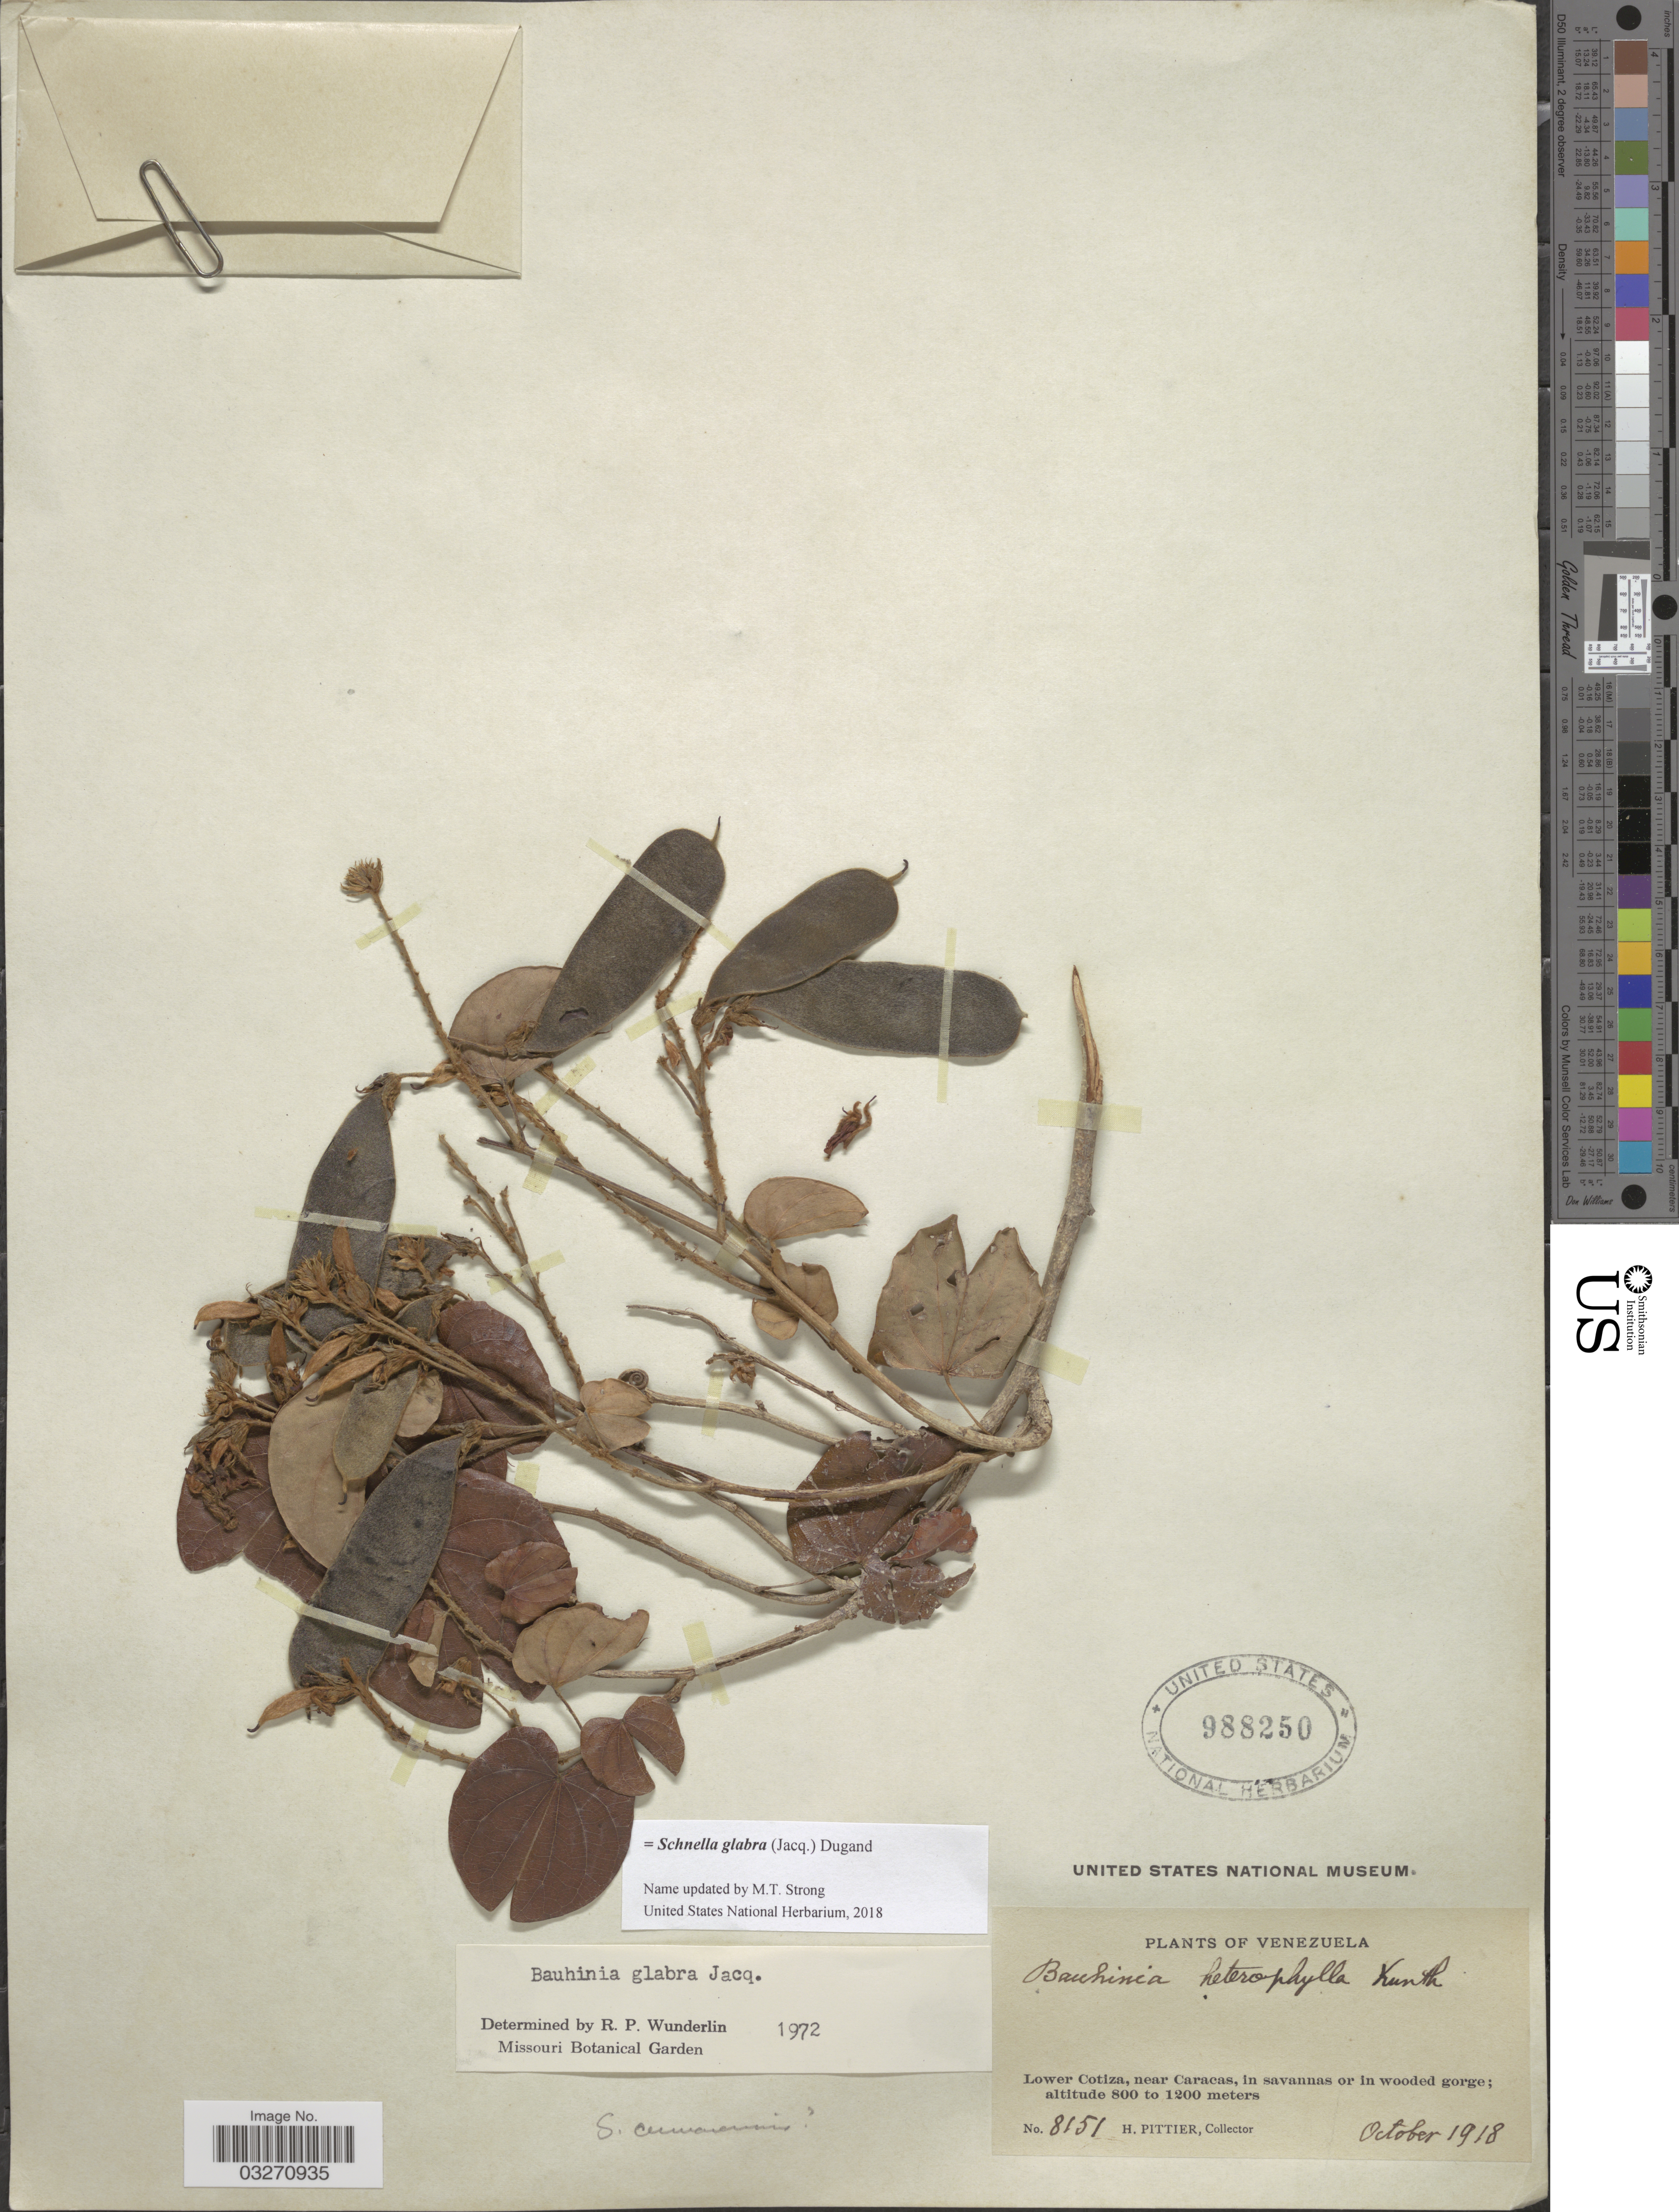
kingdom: Plantae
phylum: Tracheophyta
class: Magnoliopsida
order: Fabales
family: Fabaceae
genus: Schnella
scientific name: Schnella glabra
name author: (Jacq.) Dugand G.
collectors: H. F. Pittier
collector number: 8151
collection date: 1918-10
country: Venezuela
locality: Lower Cotiza, near Caracas, in savannas or in wooded gorge.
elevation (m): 800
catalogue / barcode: US 988250